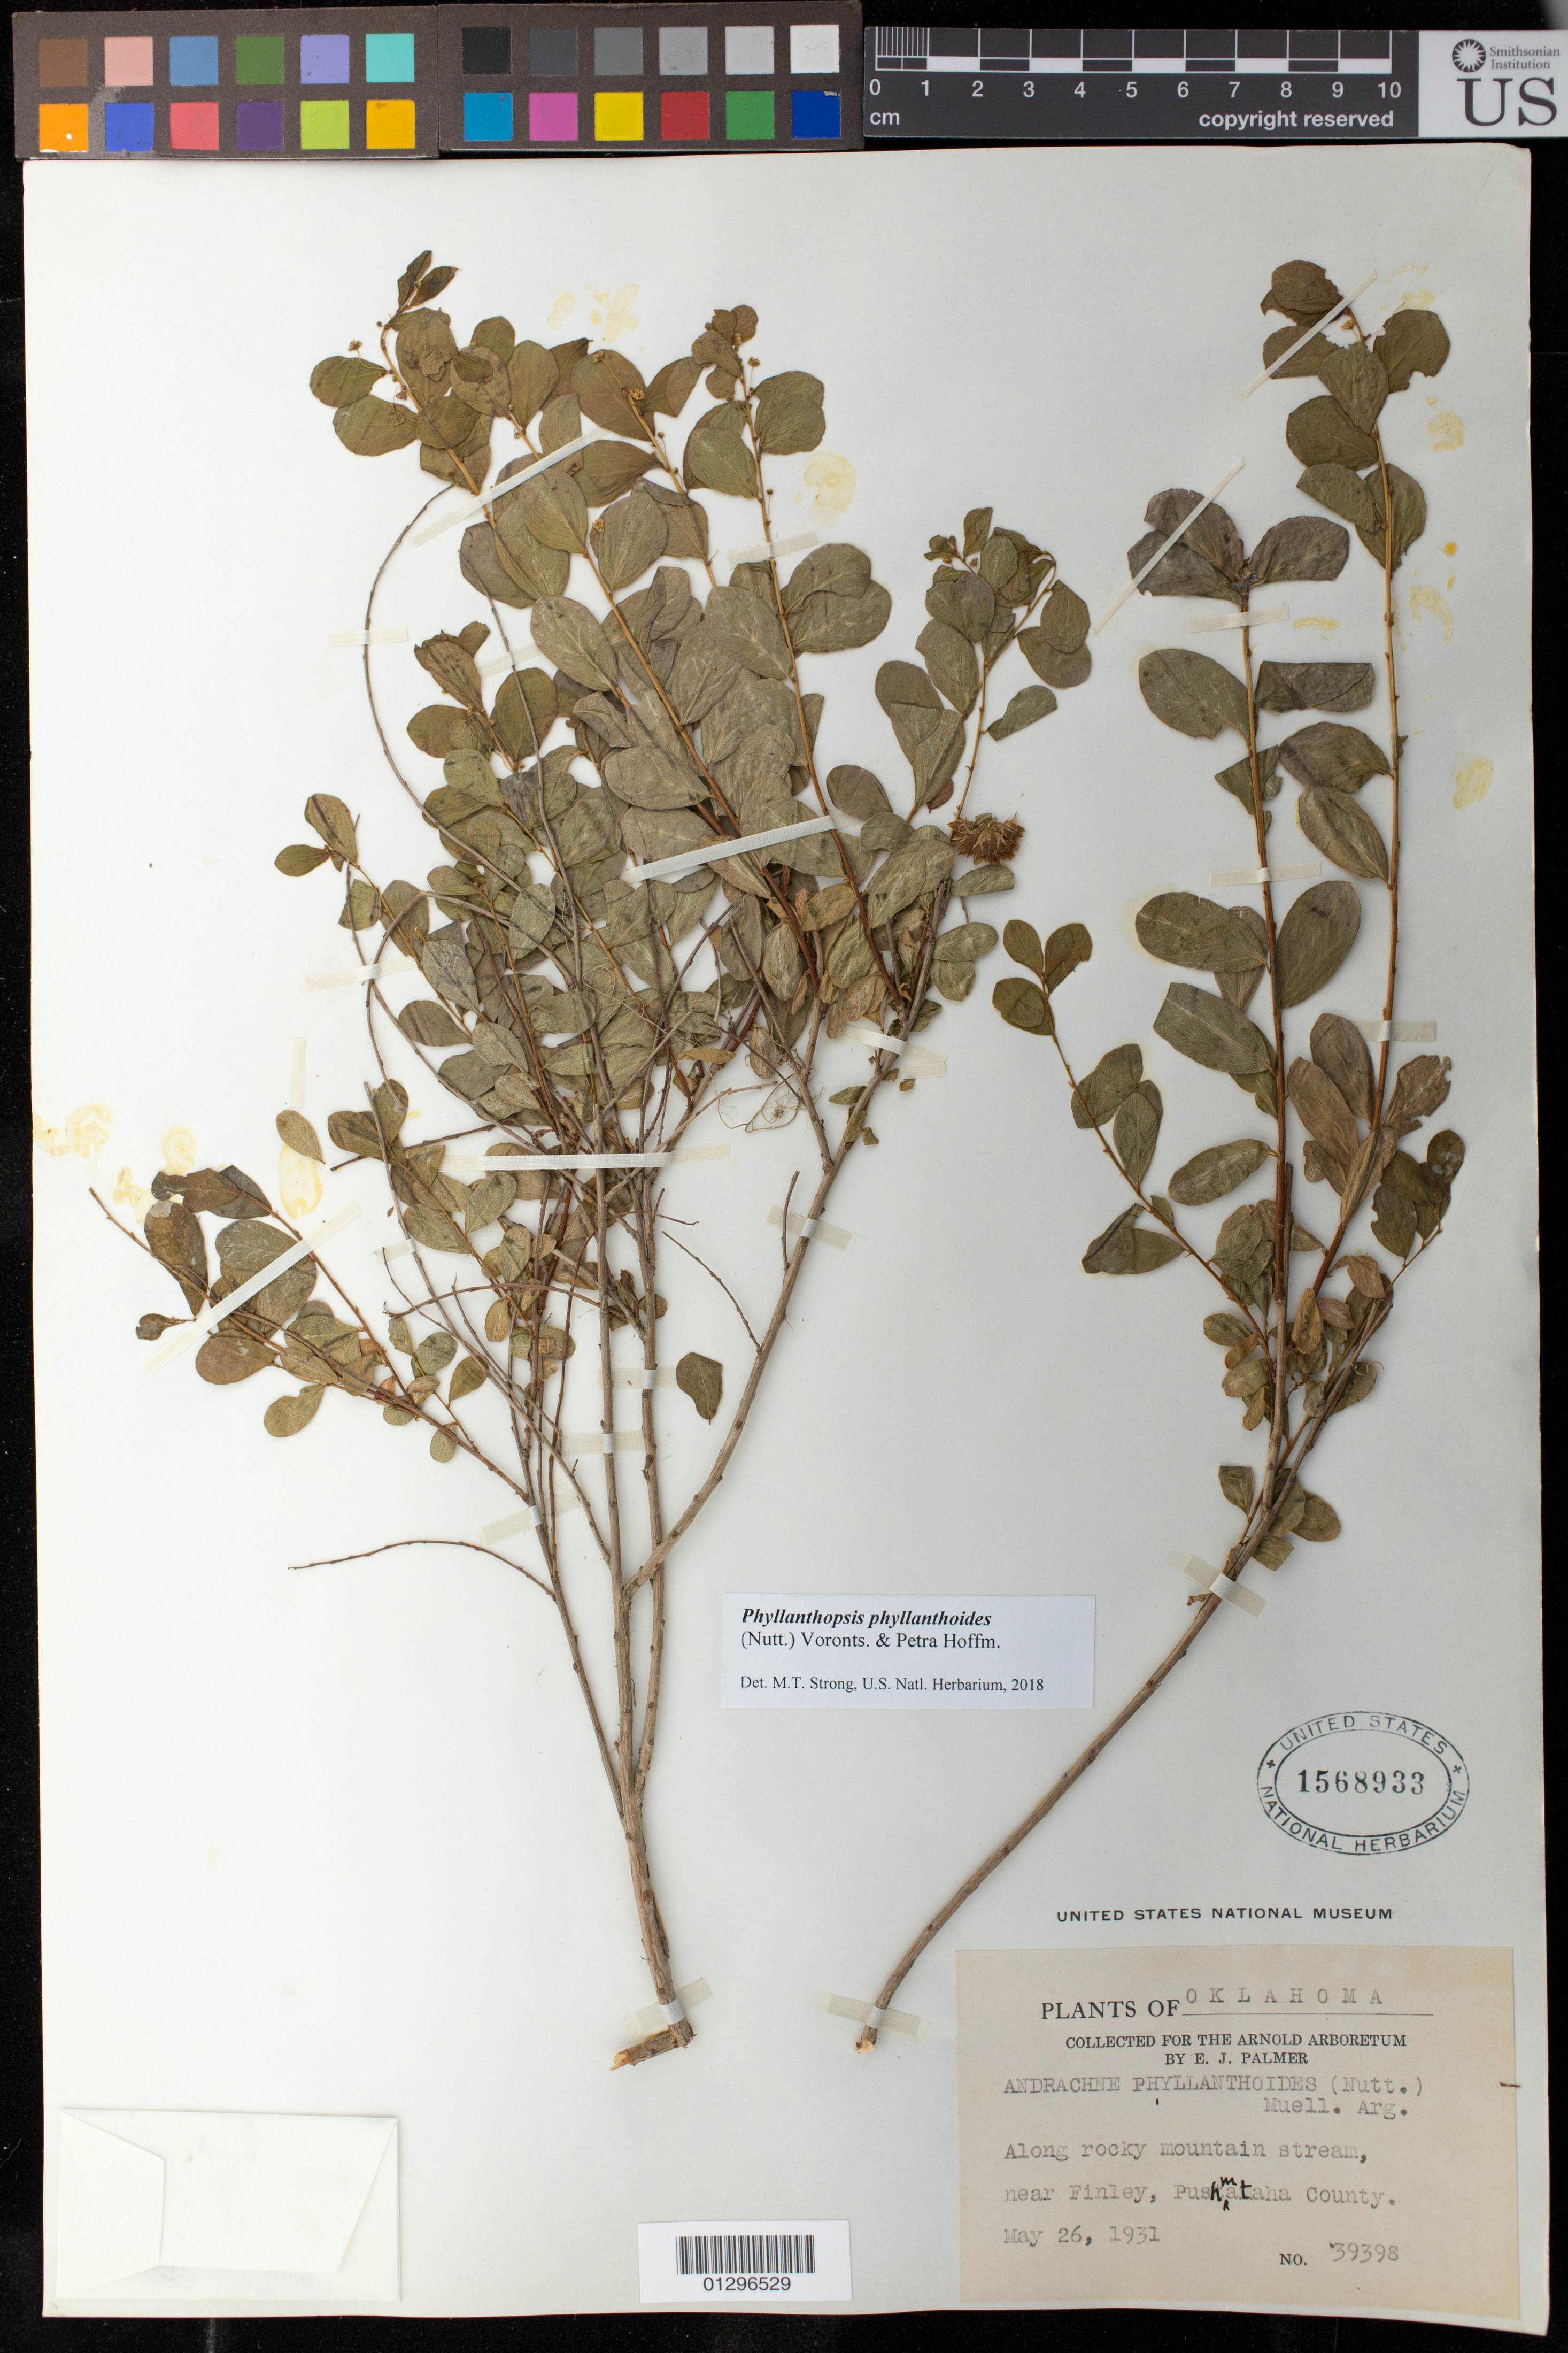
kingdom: Plantae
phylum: Tracheophyta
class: Magnoliopsida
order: Malpighiales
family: Phyllanthaceae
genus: Phyllanthopsis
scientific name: Phyllanthopsis phyllanthoides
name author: (Nutt.) Voronts. & Petra Hoffm.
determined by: Strong, M. T., (US), Smithsonian Institution - National Museum of Natural History (UNITED STATES)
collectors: E. J. Palmer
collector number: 39398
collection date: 1931-05-26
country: United States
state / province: Oklahoma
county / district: Pushmataha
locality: near Finley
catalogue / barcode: US 1568933